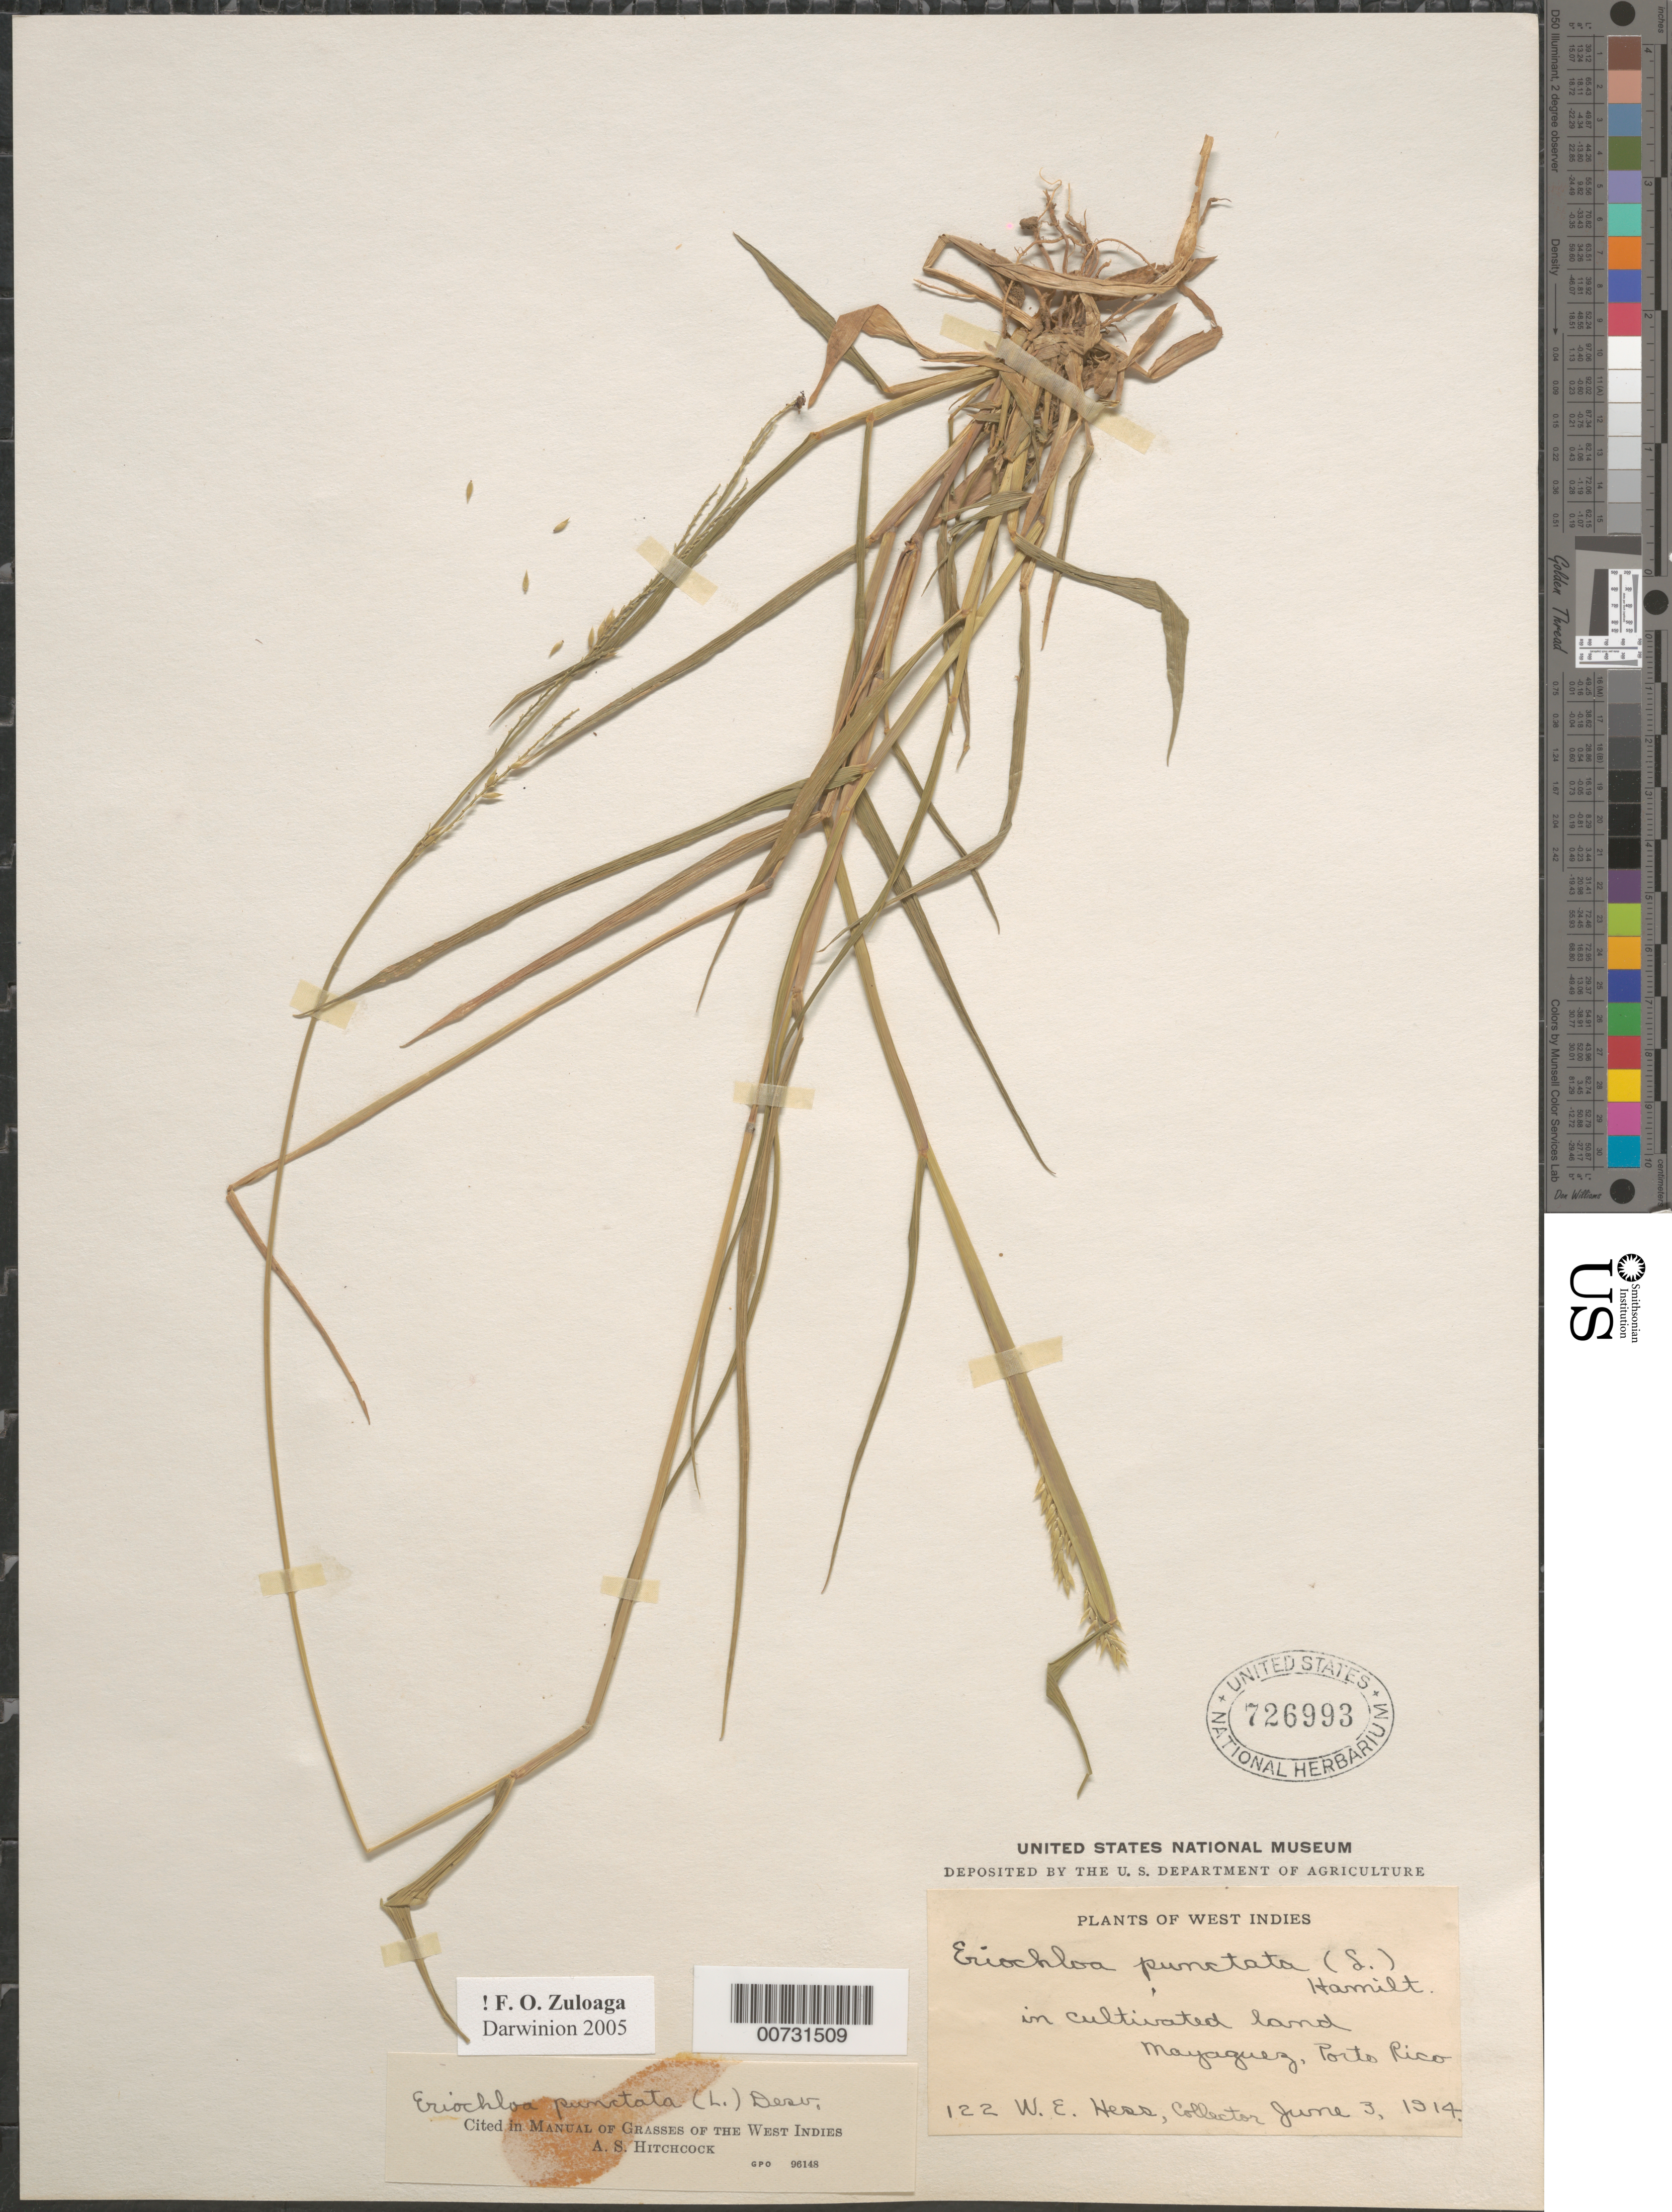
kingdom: Plantae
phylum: Tracheophyta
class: Liliopsida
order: Poales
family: Poaceae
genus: Eriochloa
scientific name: Eriochloa punctata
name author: (L.) Desv. ex Ham.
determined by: Hitchcock, Albert S.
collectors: W. Hess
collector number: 122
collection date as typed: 03 Jun 1914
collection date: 1914-06-03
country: Puerto Rico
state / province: Mayagüez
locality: Mayaguez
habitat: In cultivated land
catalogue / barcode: US 726993